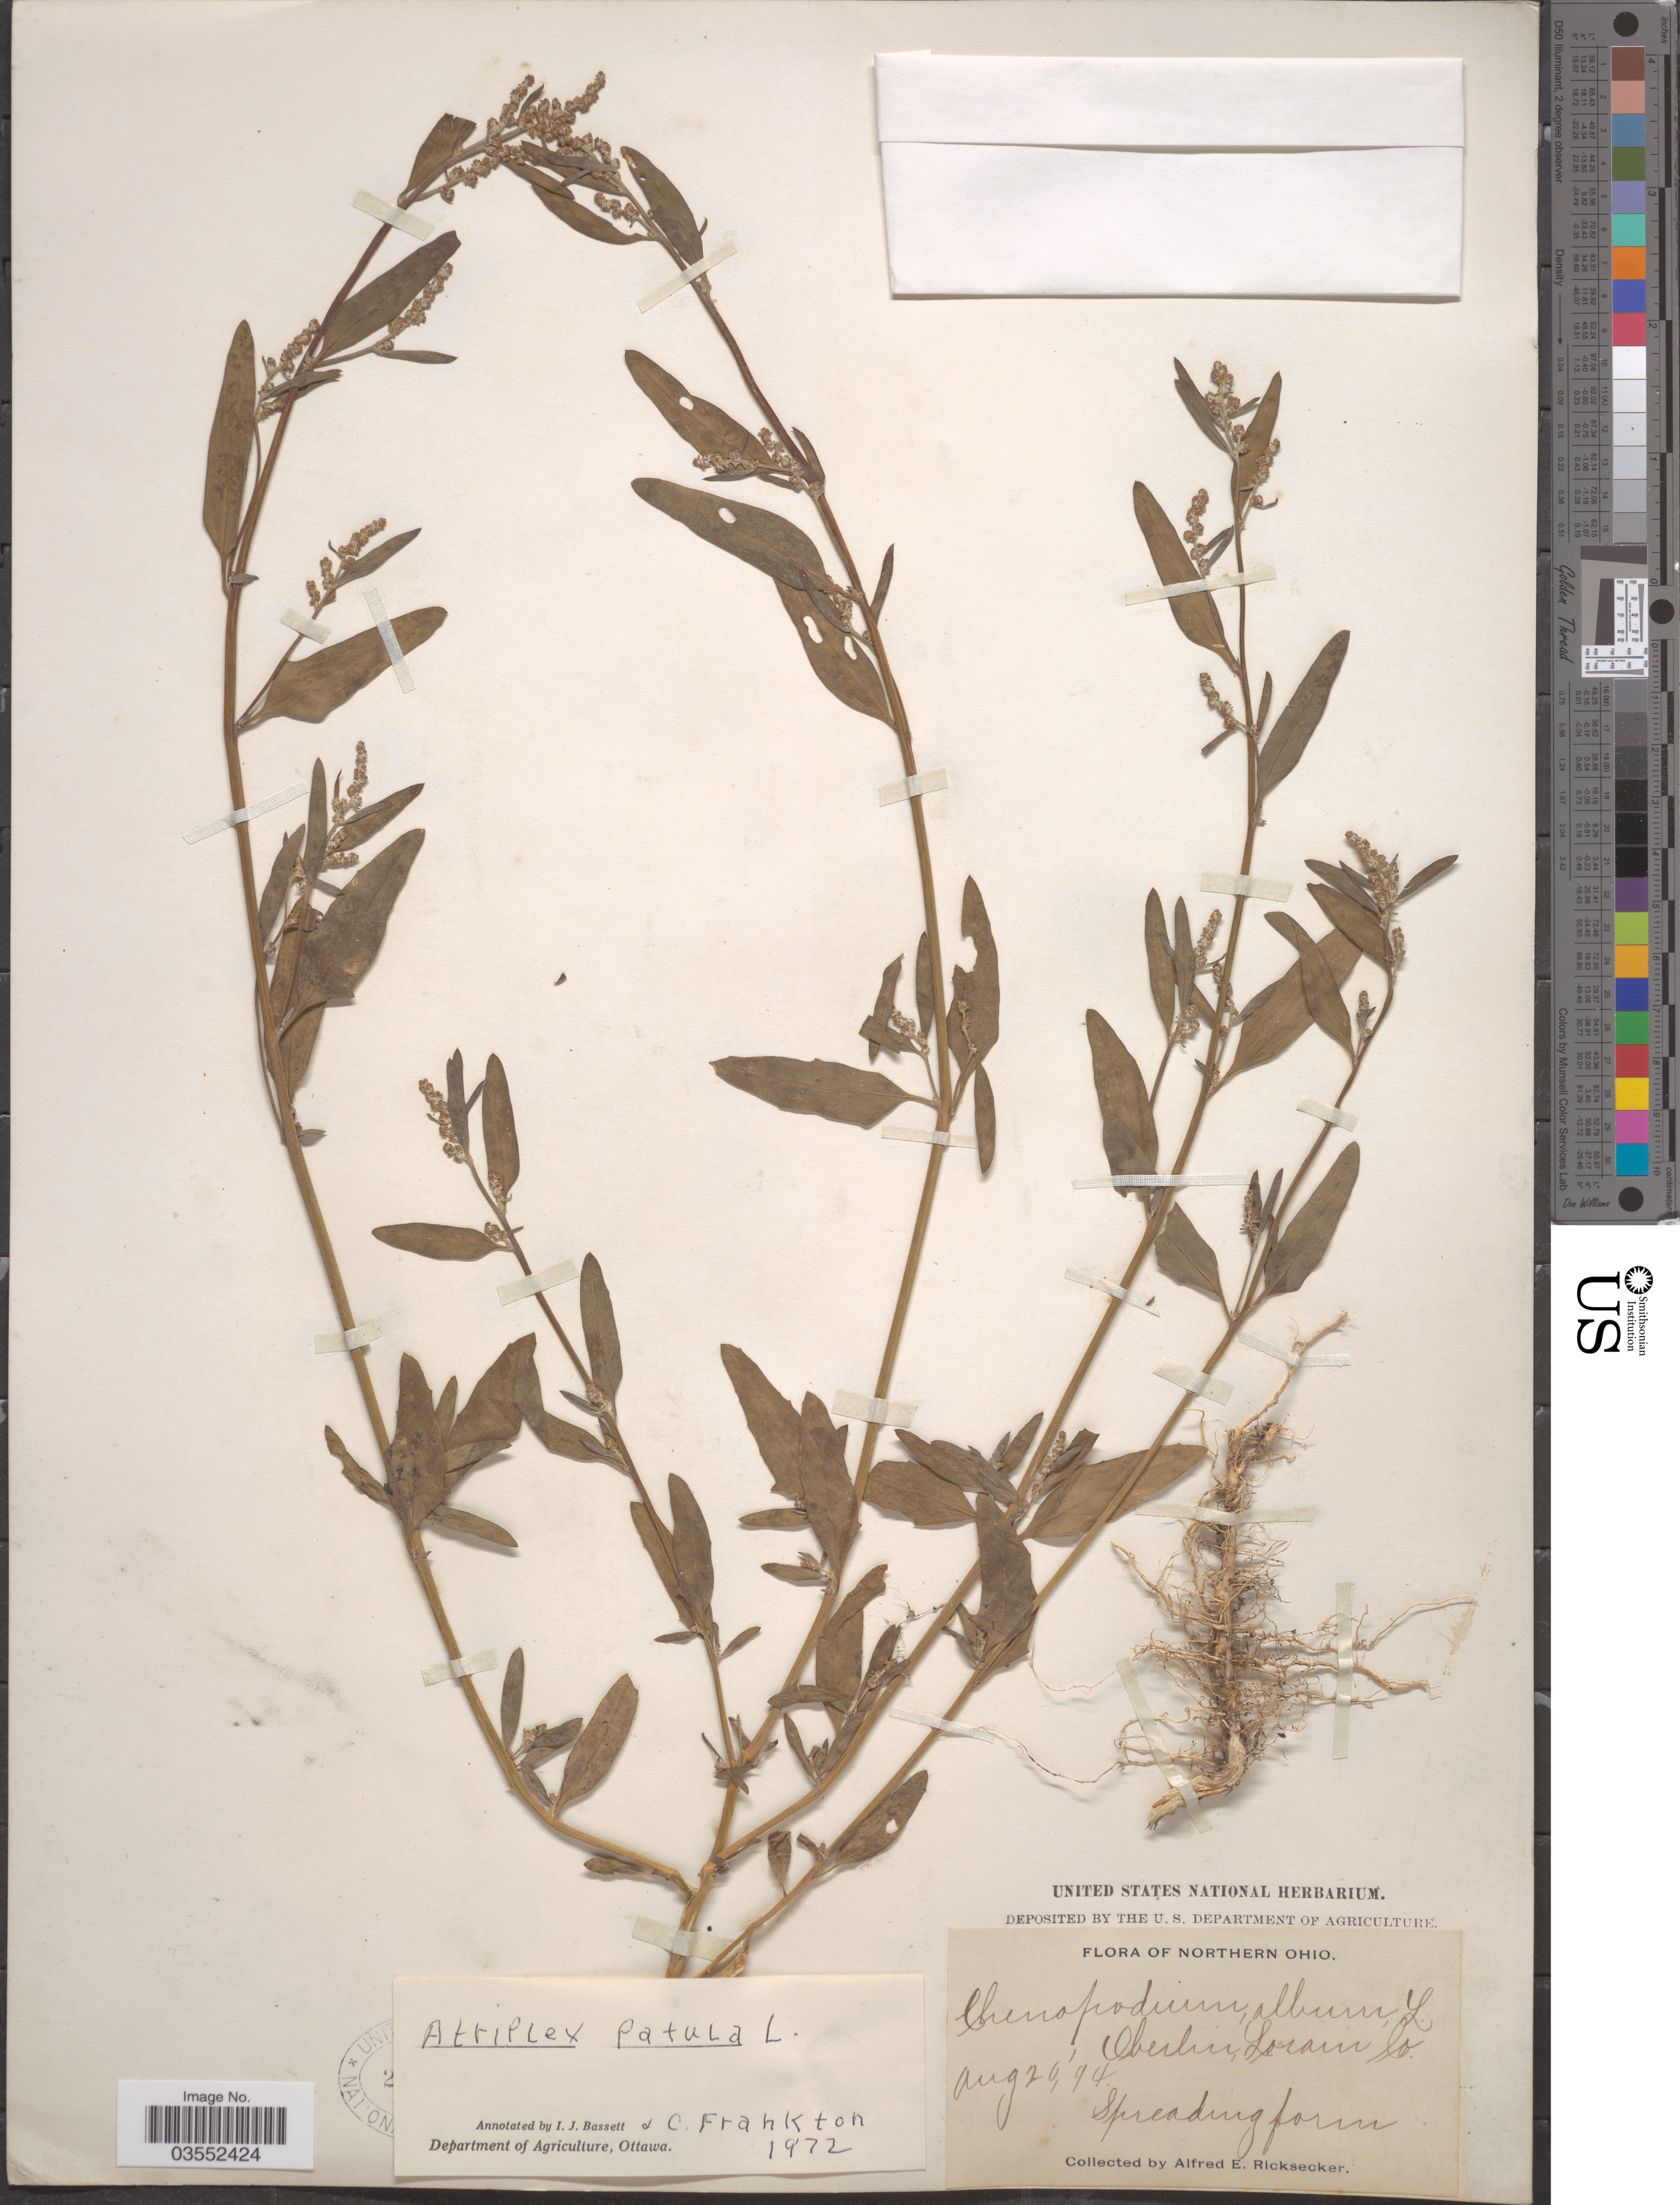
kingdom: Plantae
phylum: Tracheophyta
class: Magnoliopsida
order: Caryophyllales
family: Amaranthaceae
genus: Atriplex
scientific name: Atriplex patula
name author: L.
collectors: A. E. Ricksecker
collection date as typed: Transcribed d/m/y: 20/8/94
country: United States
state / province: Ohio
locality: Northern Ohio. Oberlin, Lorain Co.